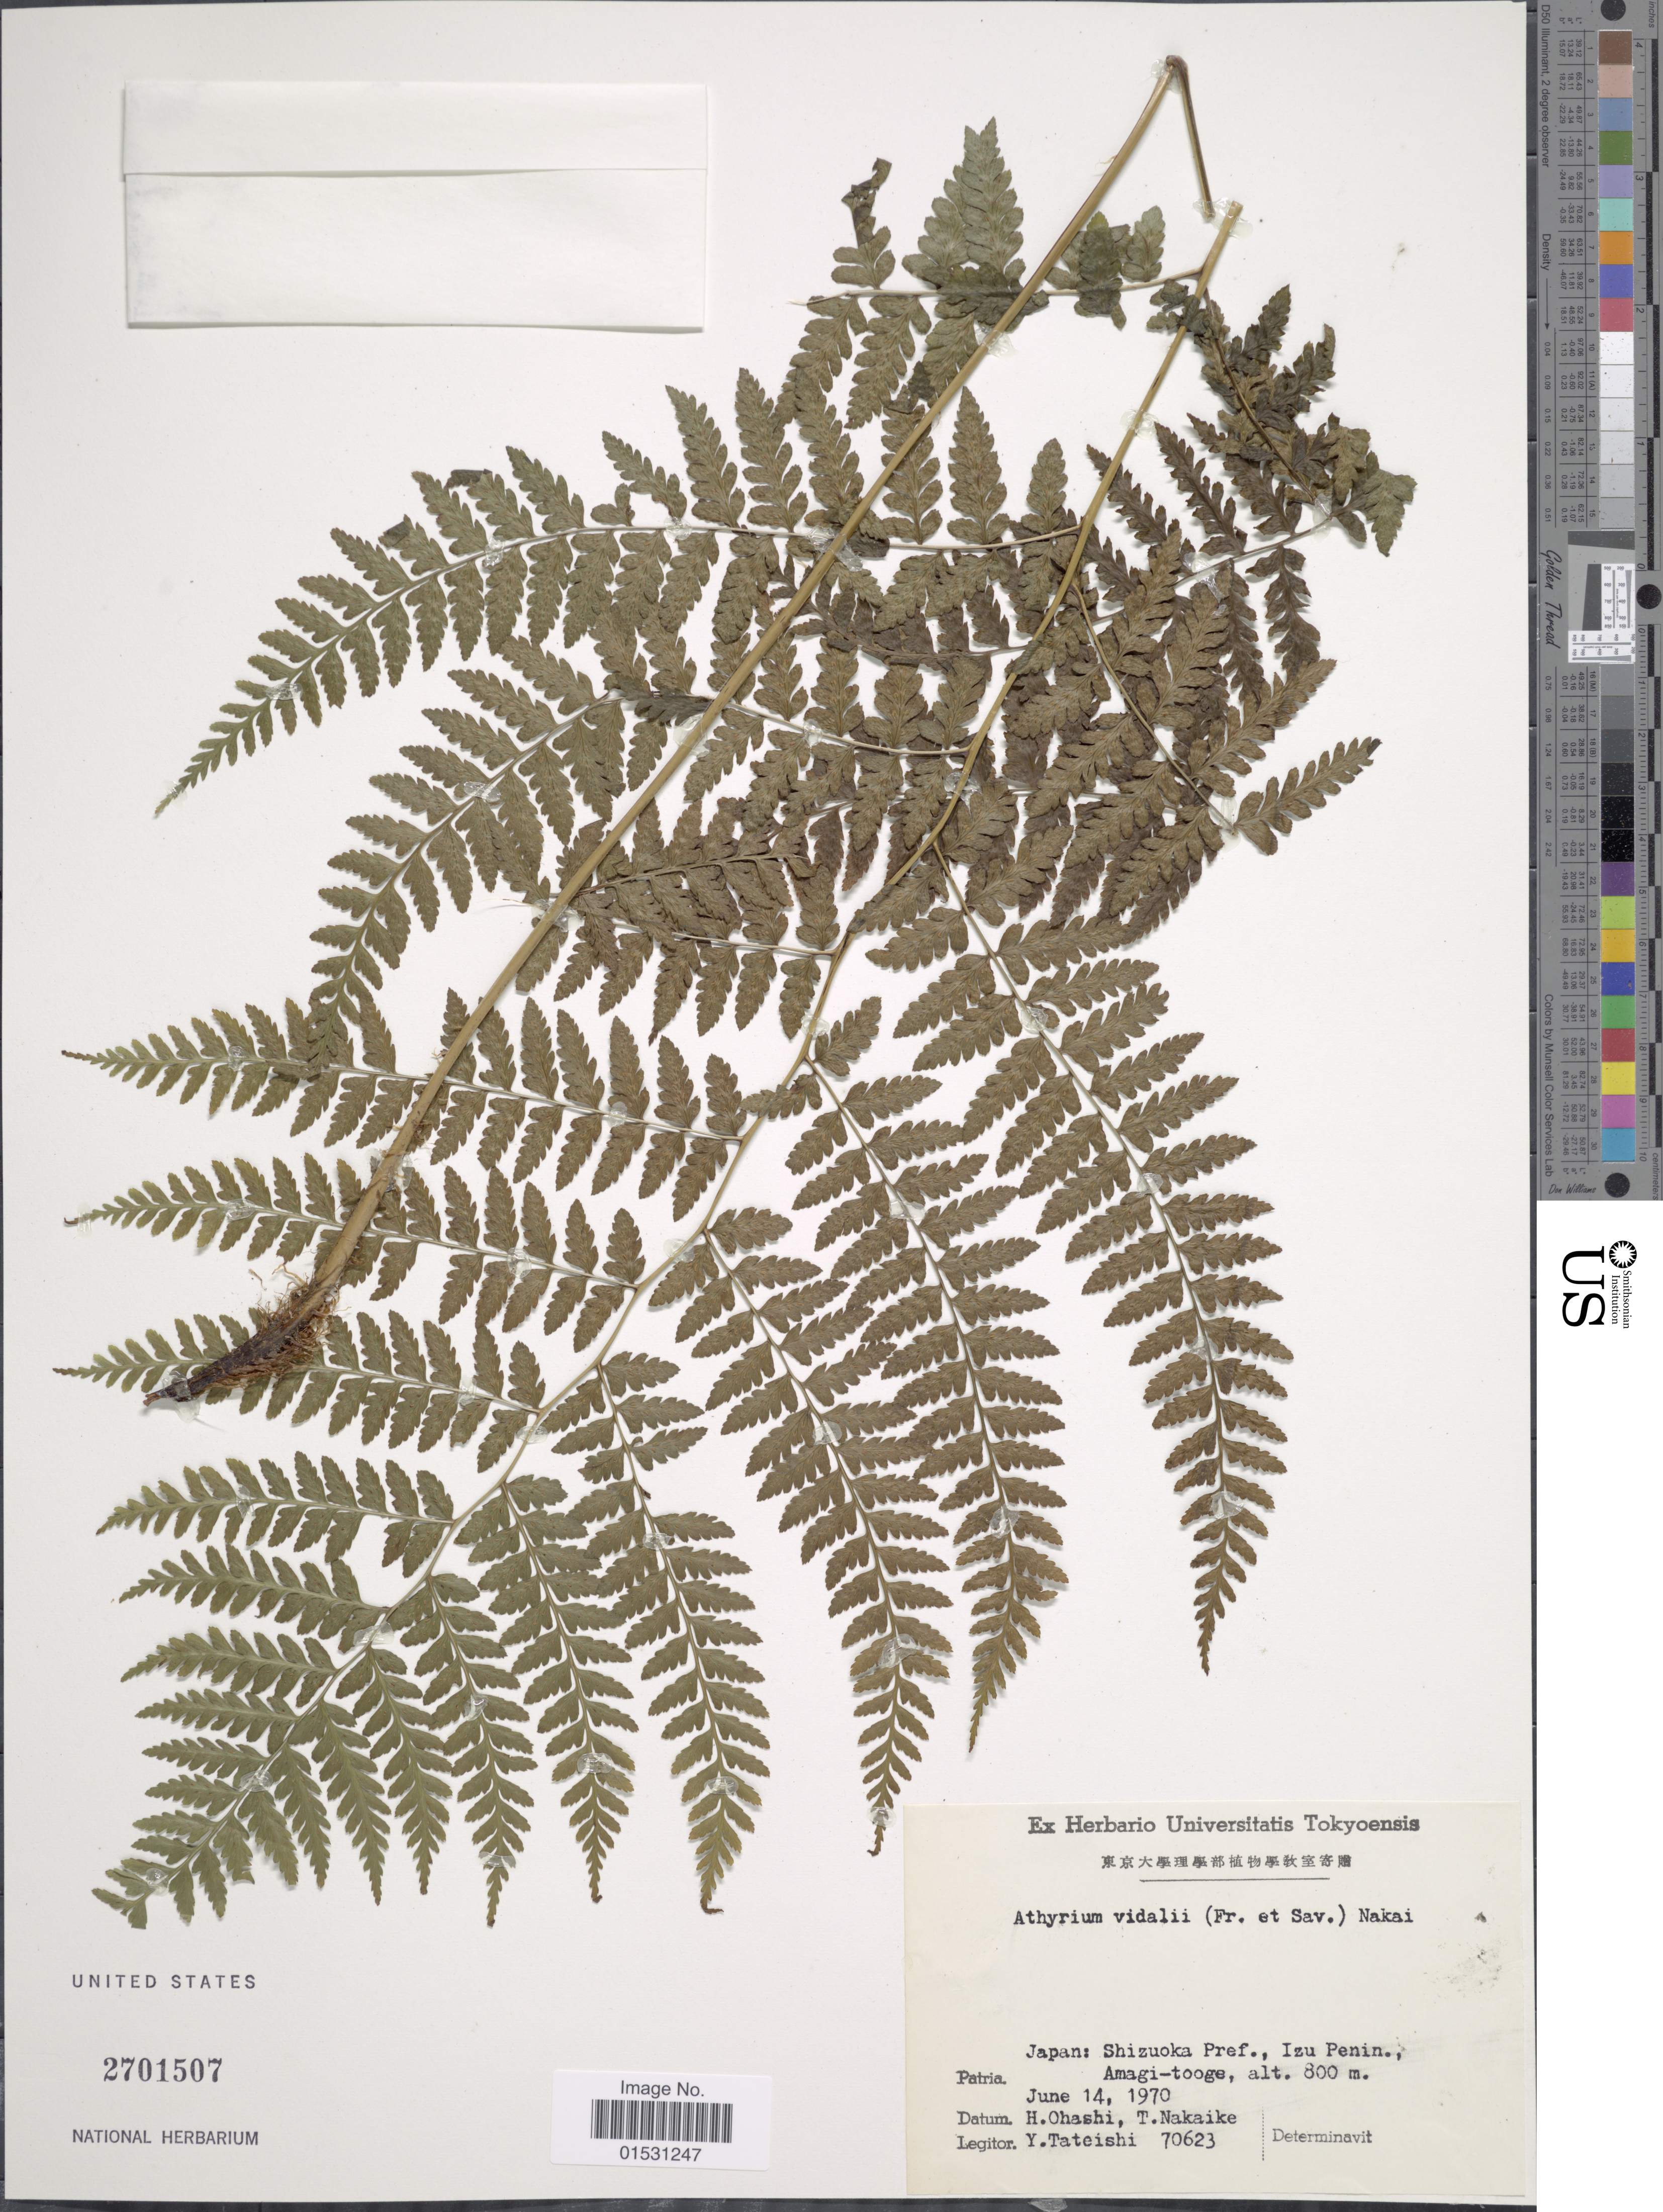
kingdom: Plantae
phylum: Tracheophyta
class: Polypodiopsida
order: Polypodiales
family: Athyriaceae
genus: Athyrium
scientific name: Athyrium vidalii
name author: (Franch. & Sav.) Nakai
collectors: Y. Tateishi, H. Ohashi & T. Nakaike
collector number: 70623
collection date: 1970-06-14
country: Japan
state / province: Sizuoka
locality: Shizuoka Pref., Izu Penin., Amagi-tooge.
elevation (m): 800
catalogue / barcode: US 2701507